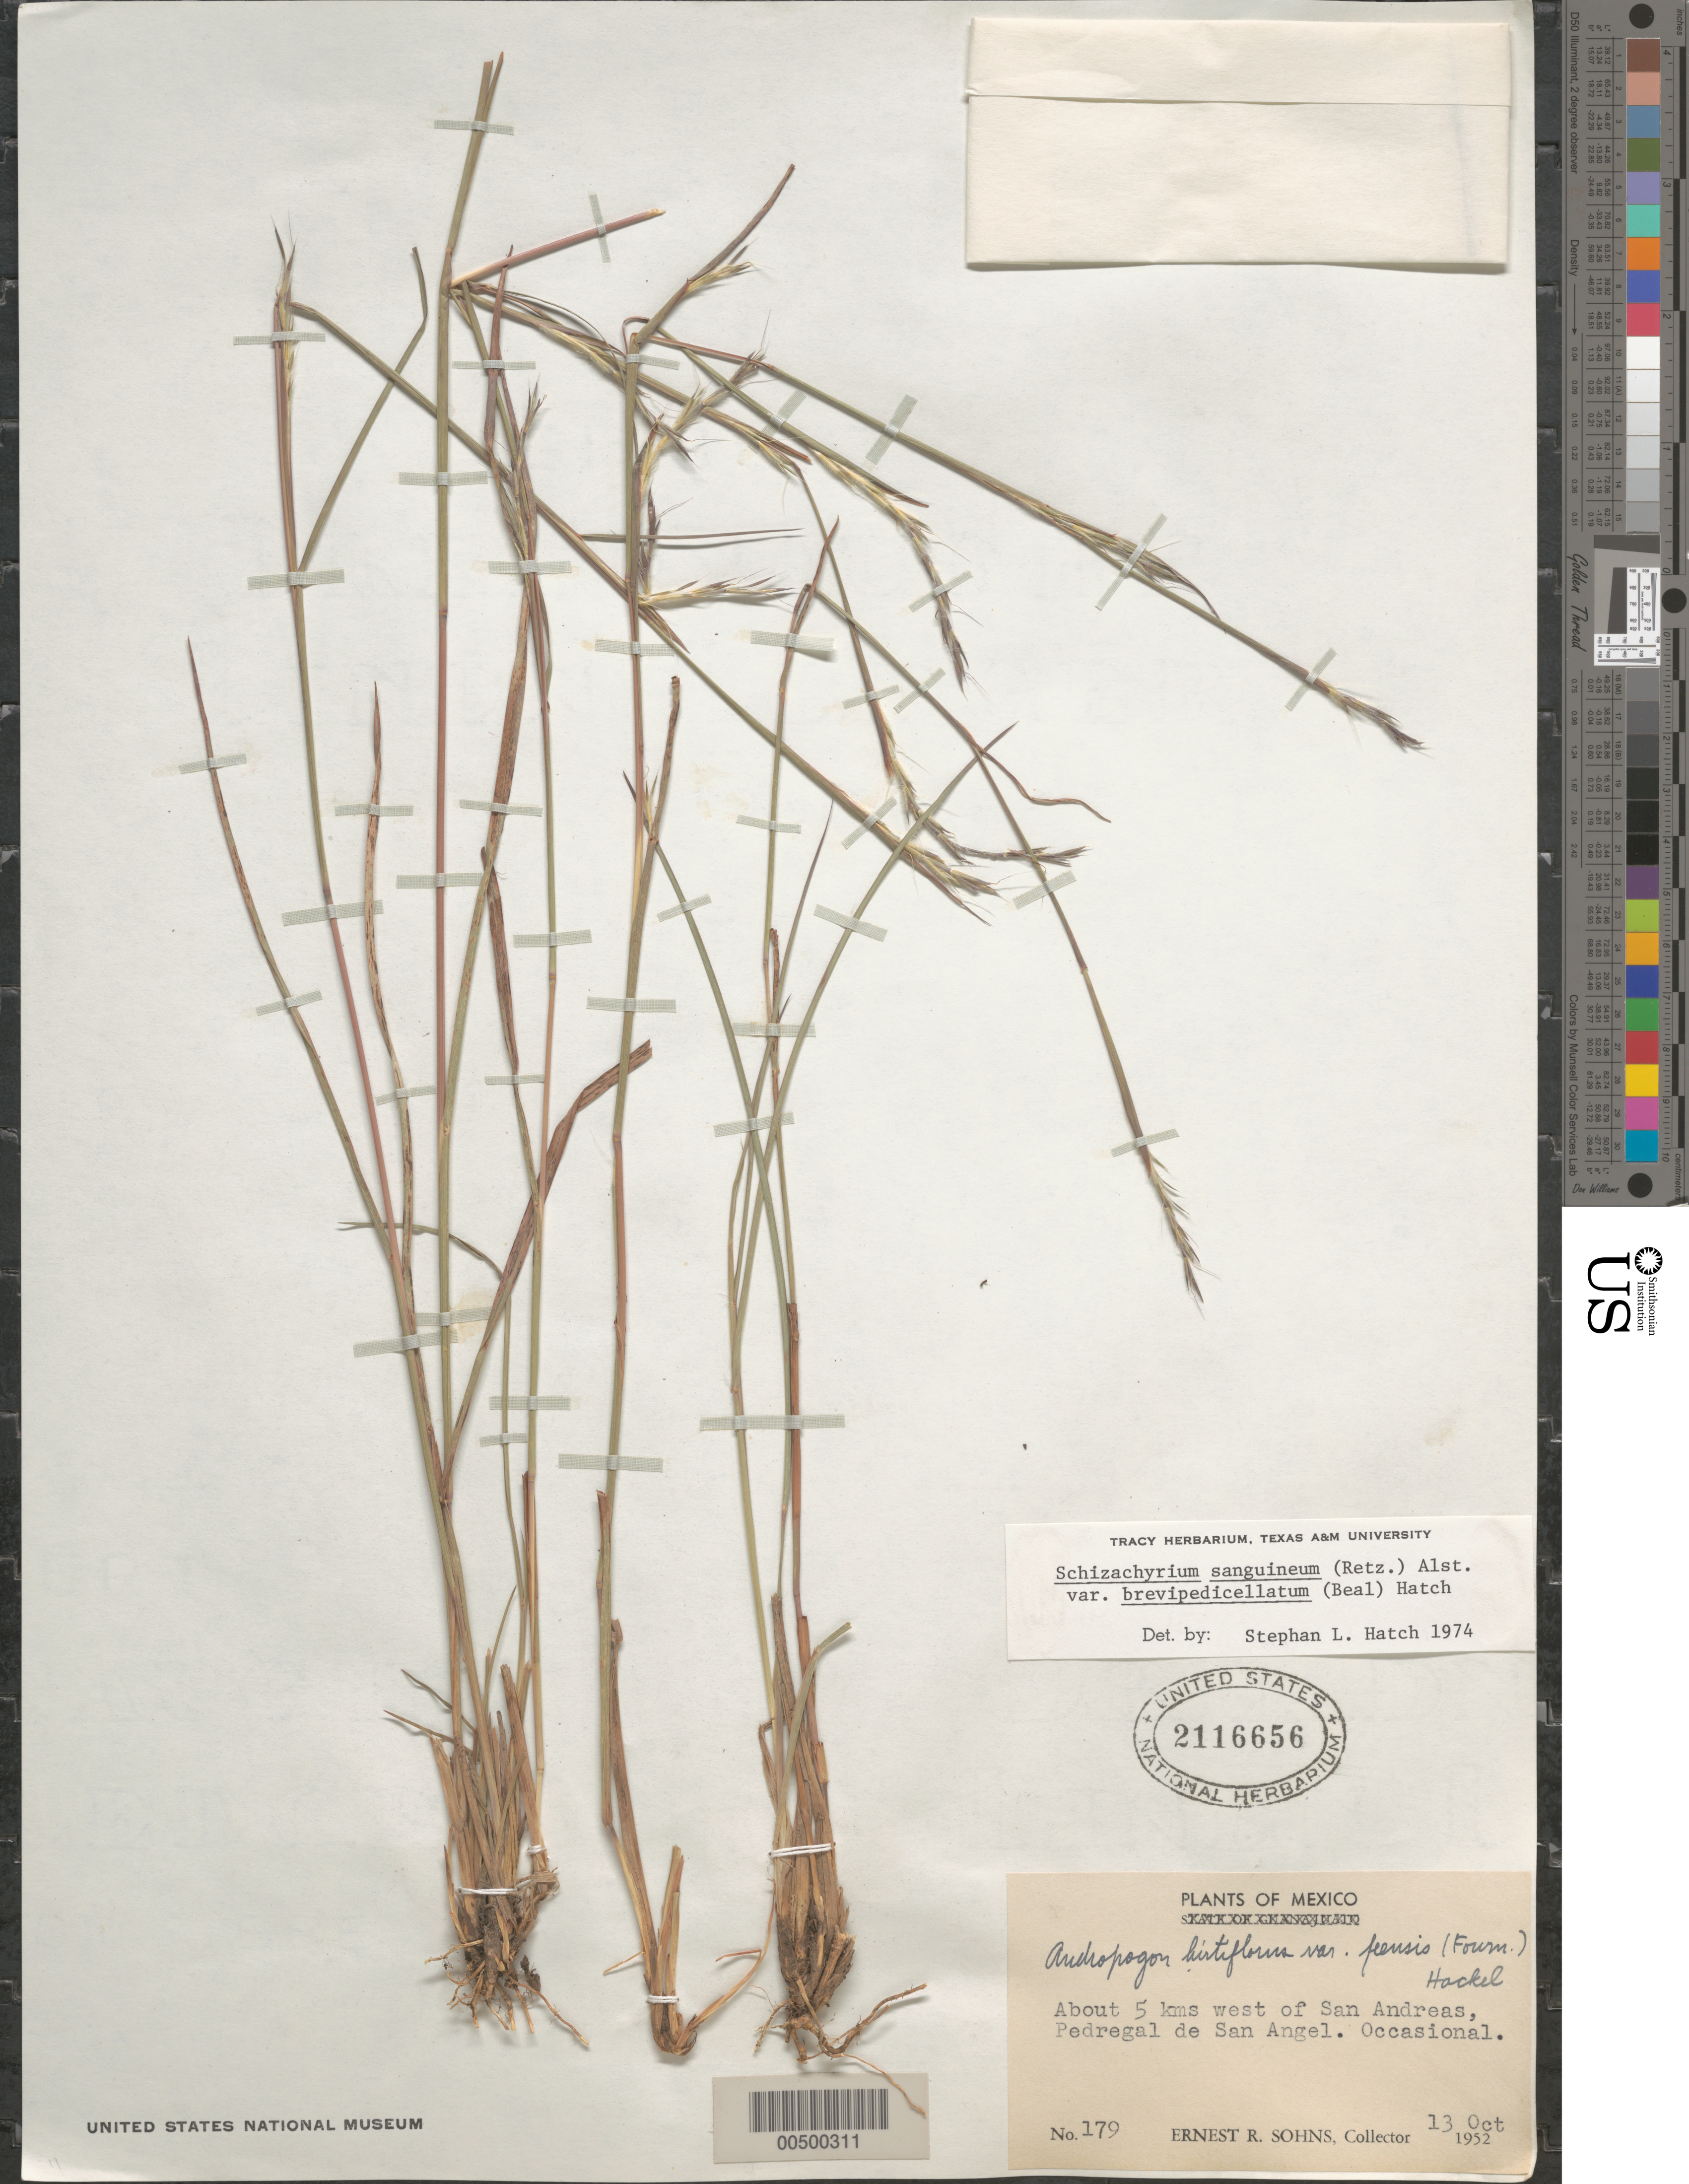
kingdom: Plantae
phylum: Tracheophyta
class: Liliopsida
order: Poales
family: Poaceae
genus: Schizachyrium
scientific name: Schizachyrium sanguineum var. brevipedicellatum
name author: (W.J. Beal) S.L. Hatch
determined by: Hatch, S. L.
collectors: E. R. Sohns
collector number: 179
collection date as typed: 13 Oct 1952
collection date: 1952-10-13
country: Mexico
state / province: Distrito Federal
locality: About 5 km W of San Andreas, Pedregal de San Angel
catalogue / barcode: US 2116656